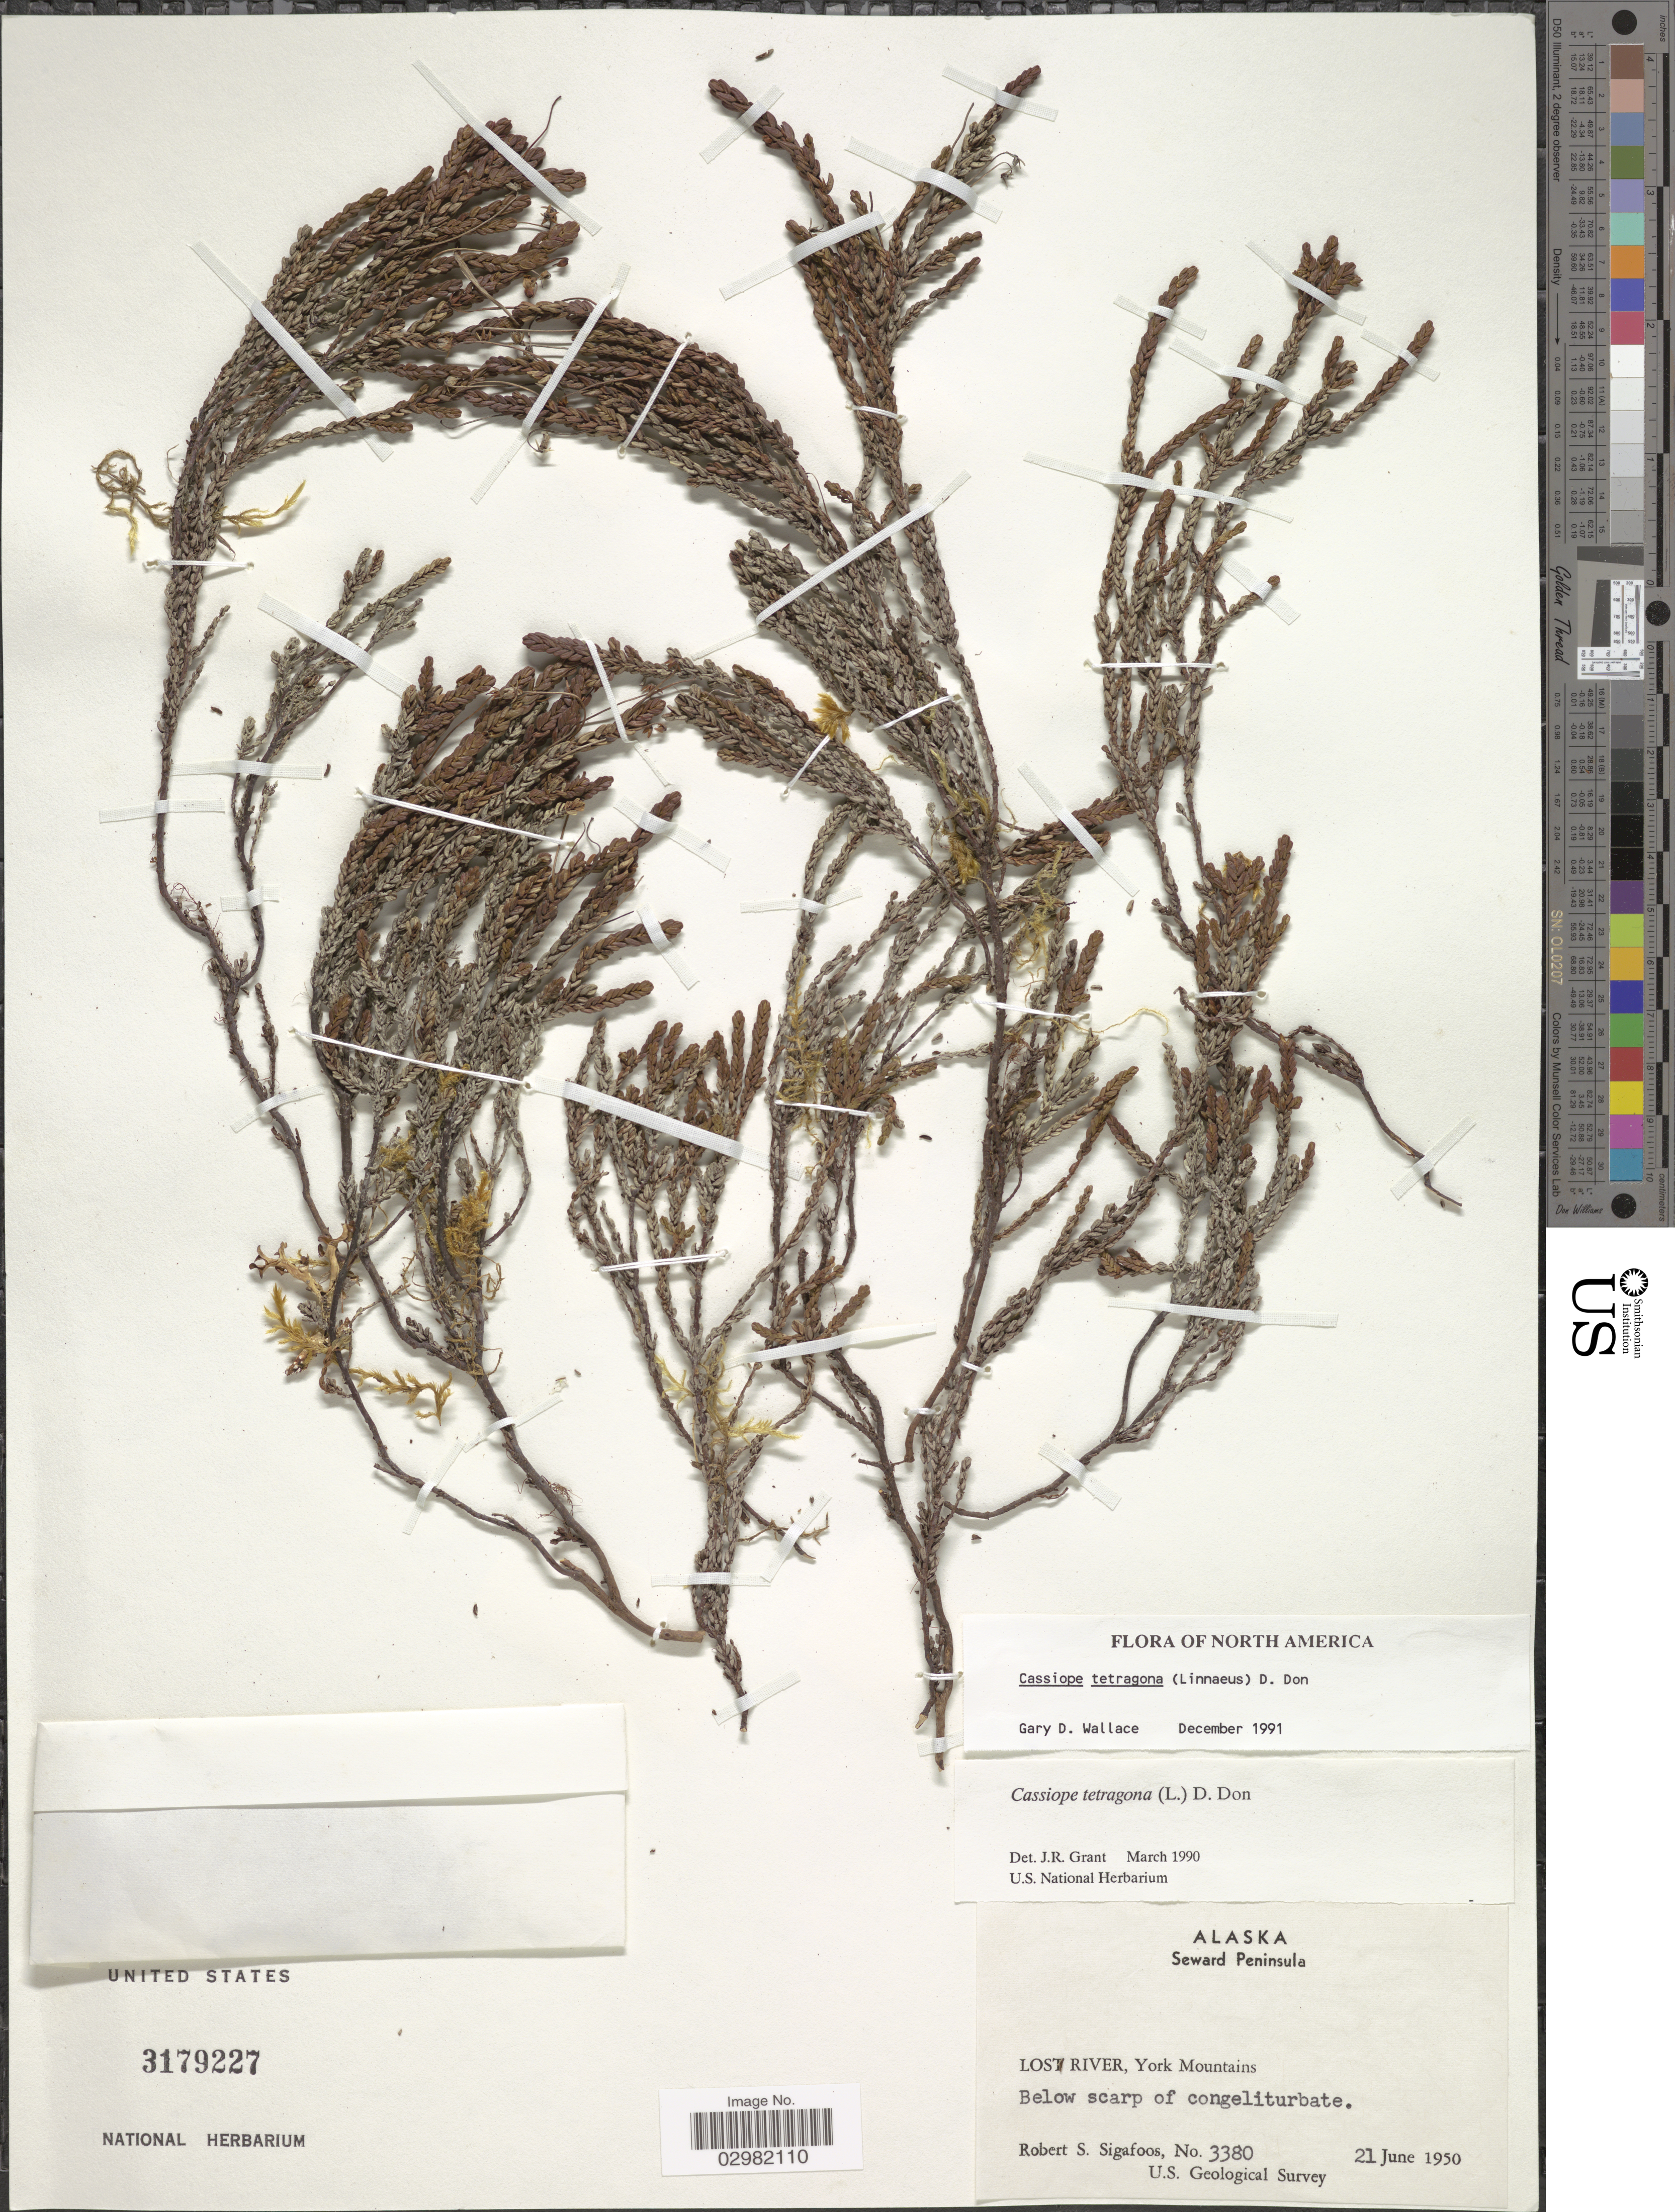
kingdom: Plantae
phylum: Tracheophyta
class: Magnoliopsida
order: Ericales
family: Ericaceae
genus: Cassiope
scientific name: Cassiope tetragona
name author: (L.) D. Don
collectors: R. Sigafoos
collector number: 3380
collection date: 1950-06-21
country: United States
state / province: Alaska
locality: Seward Peninsula. Lost River, York Mountains.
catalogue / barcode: US 3179227